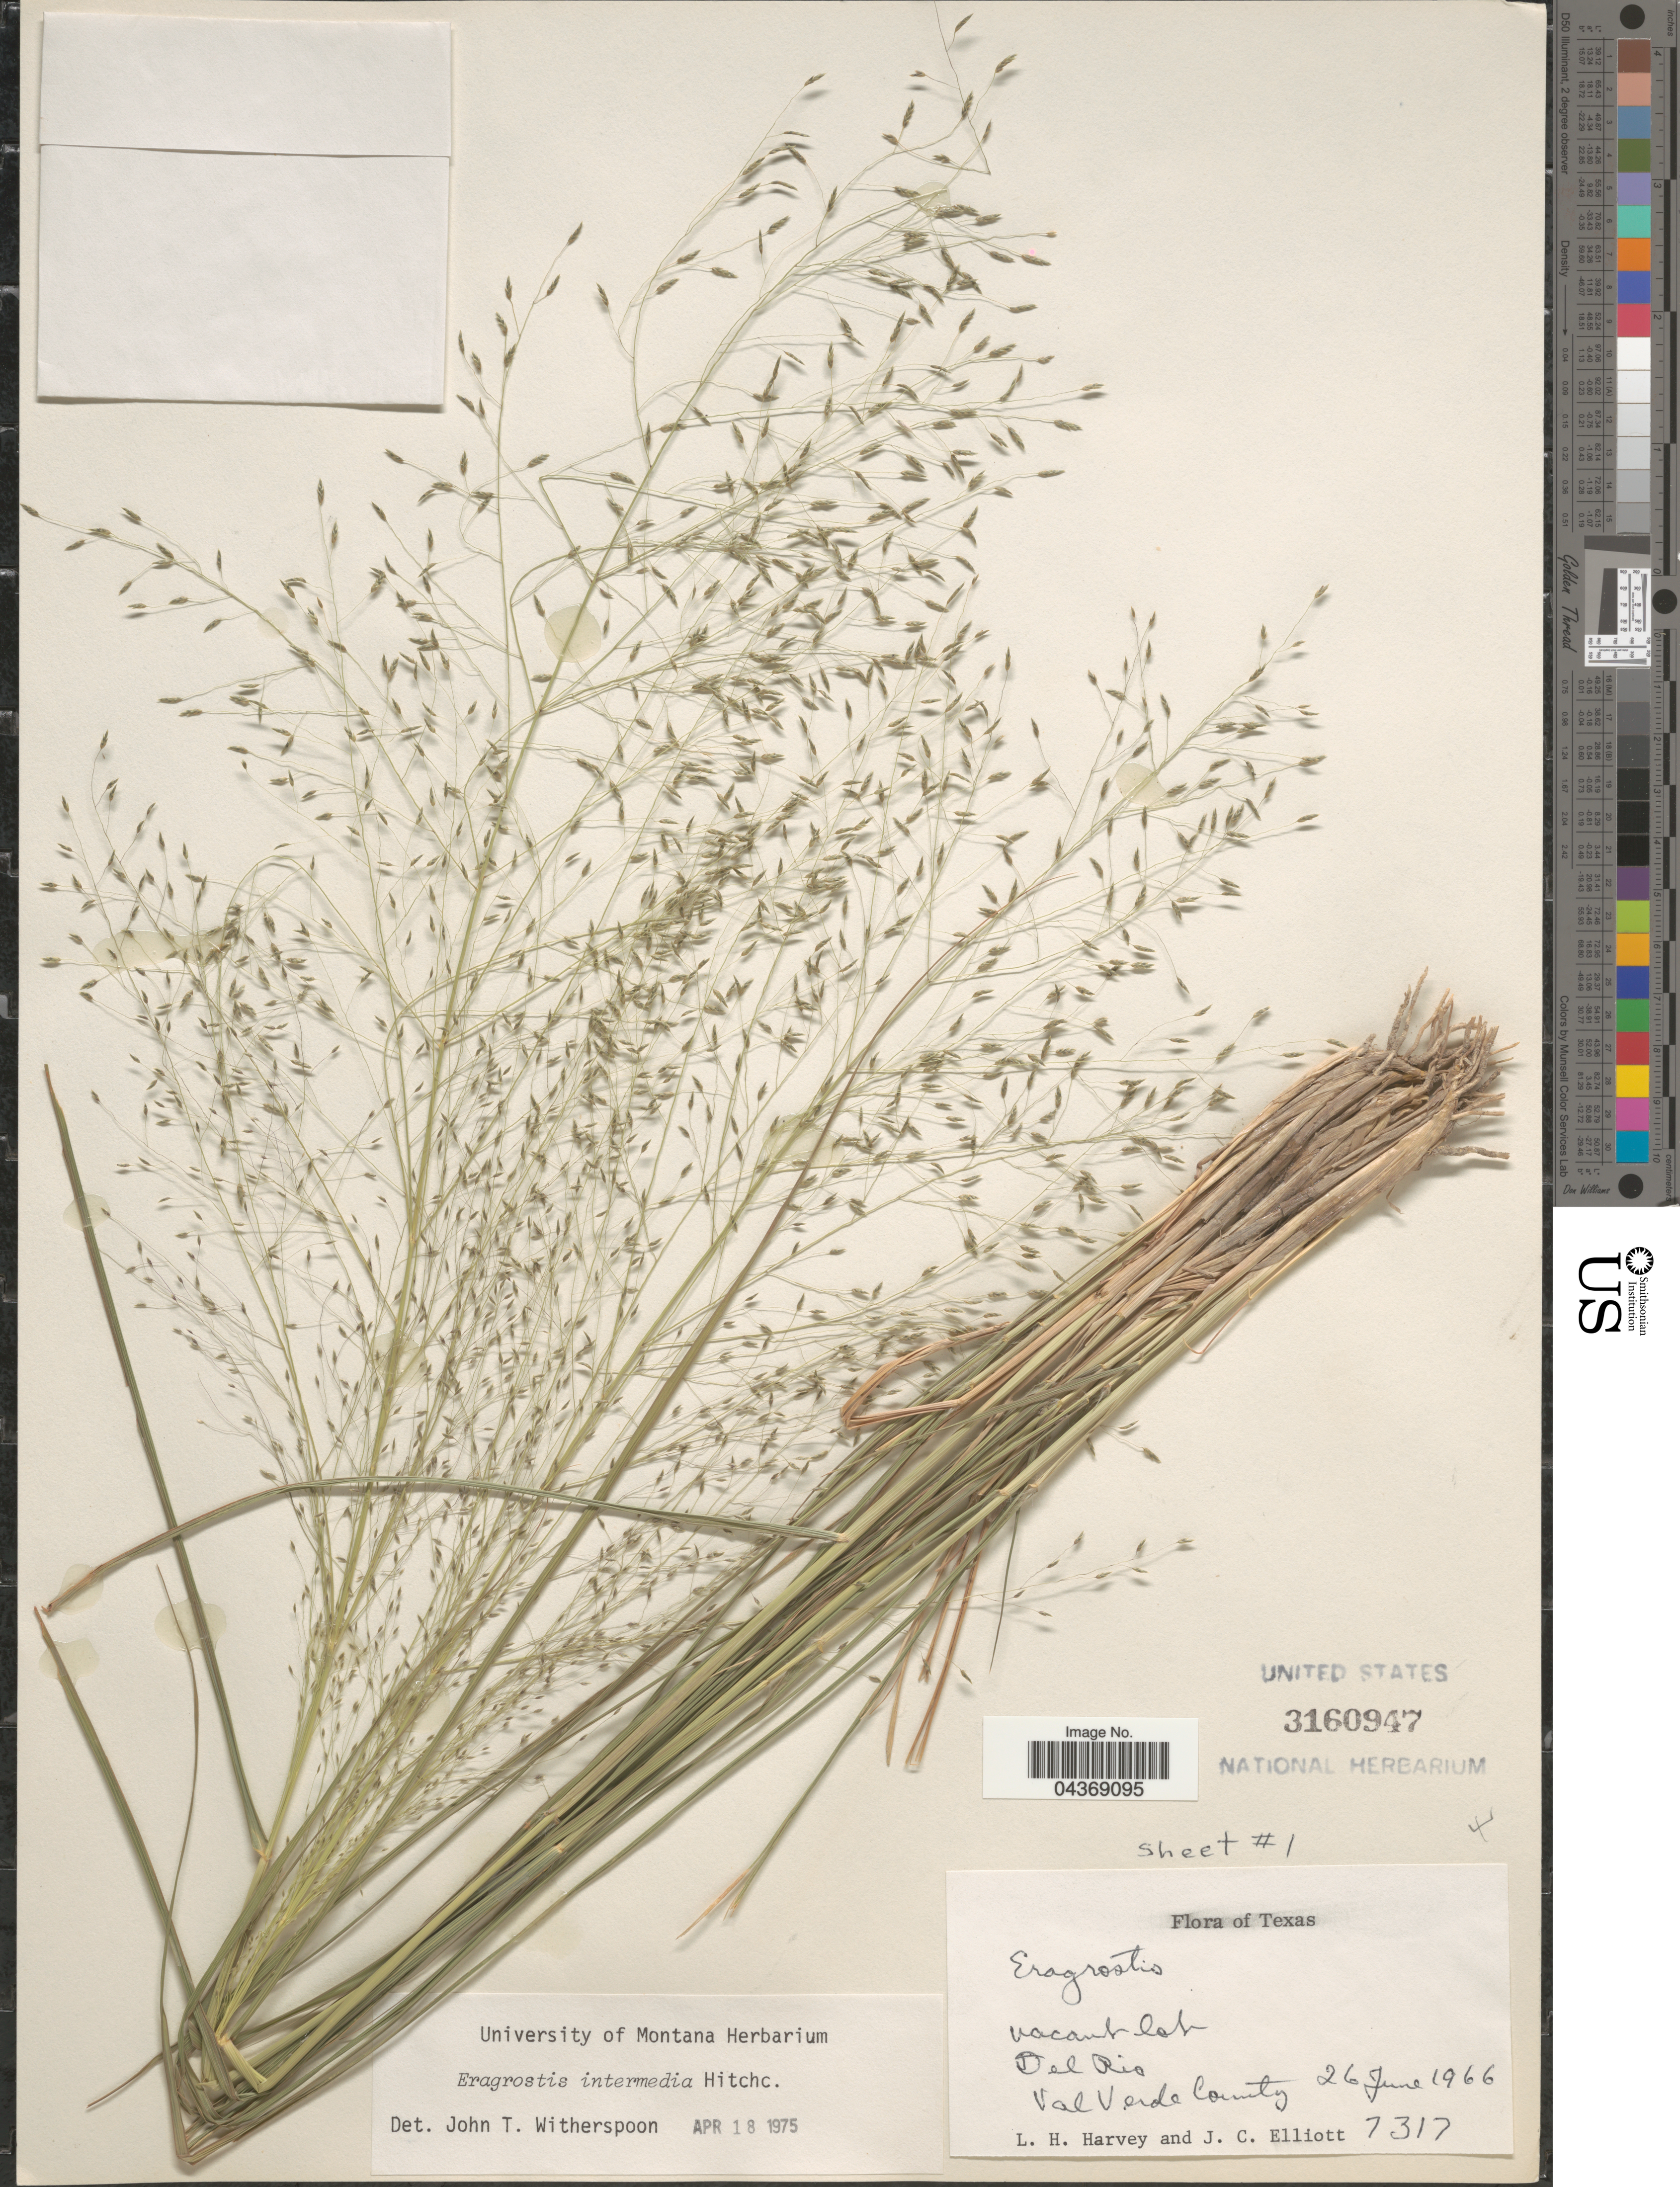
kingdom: Plantae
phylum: Tracheophyta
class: Liliopsida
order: Poales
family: Poaceae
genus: Eragrostis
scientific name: Eragrostis intermedia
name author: Hitchc.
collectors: L. H. Harvey & J. C. Elliott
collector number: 7317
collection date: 1966-06-26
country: United States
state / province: Texas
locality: Del Rio. Val Verde County.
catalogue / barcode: US 3160947